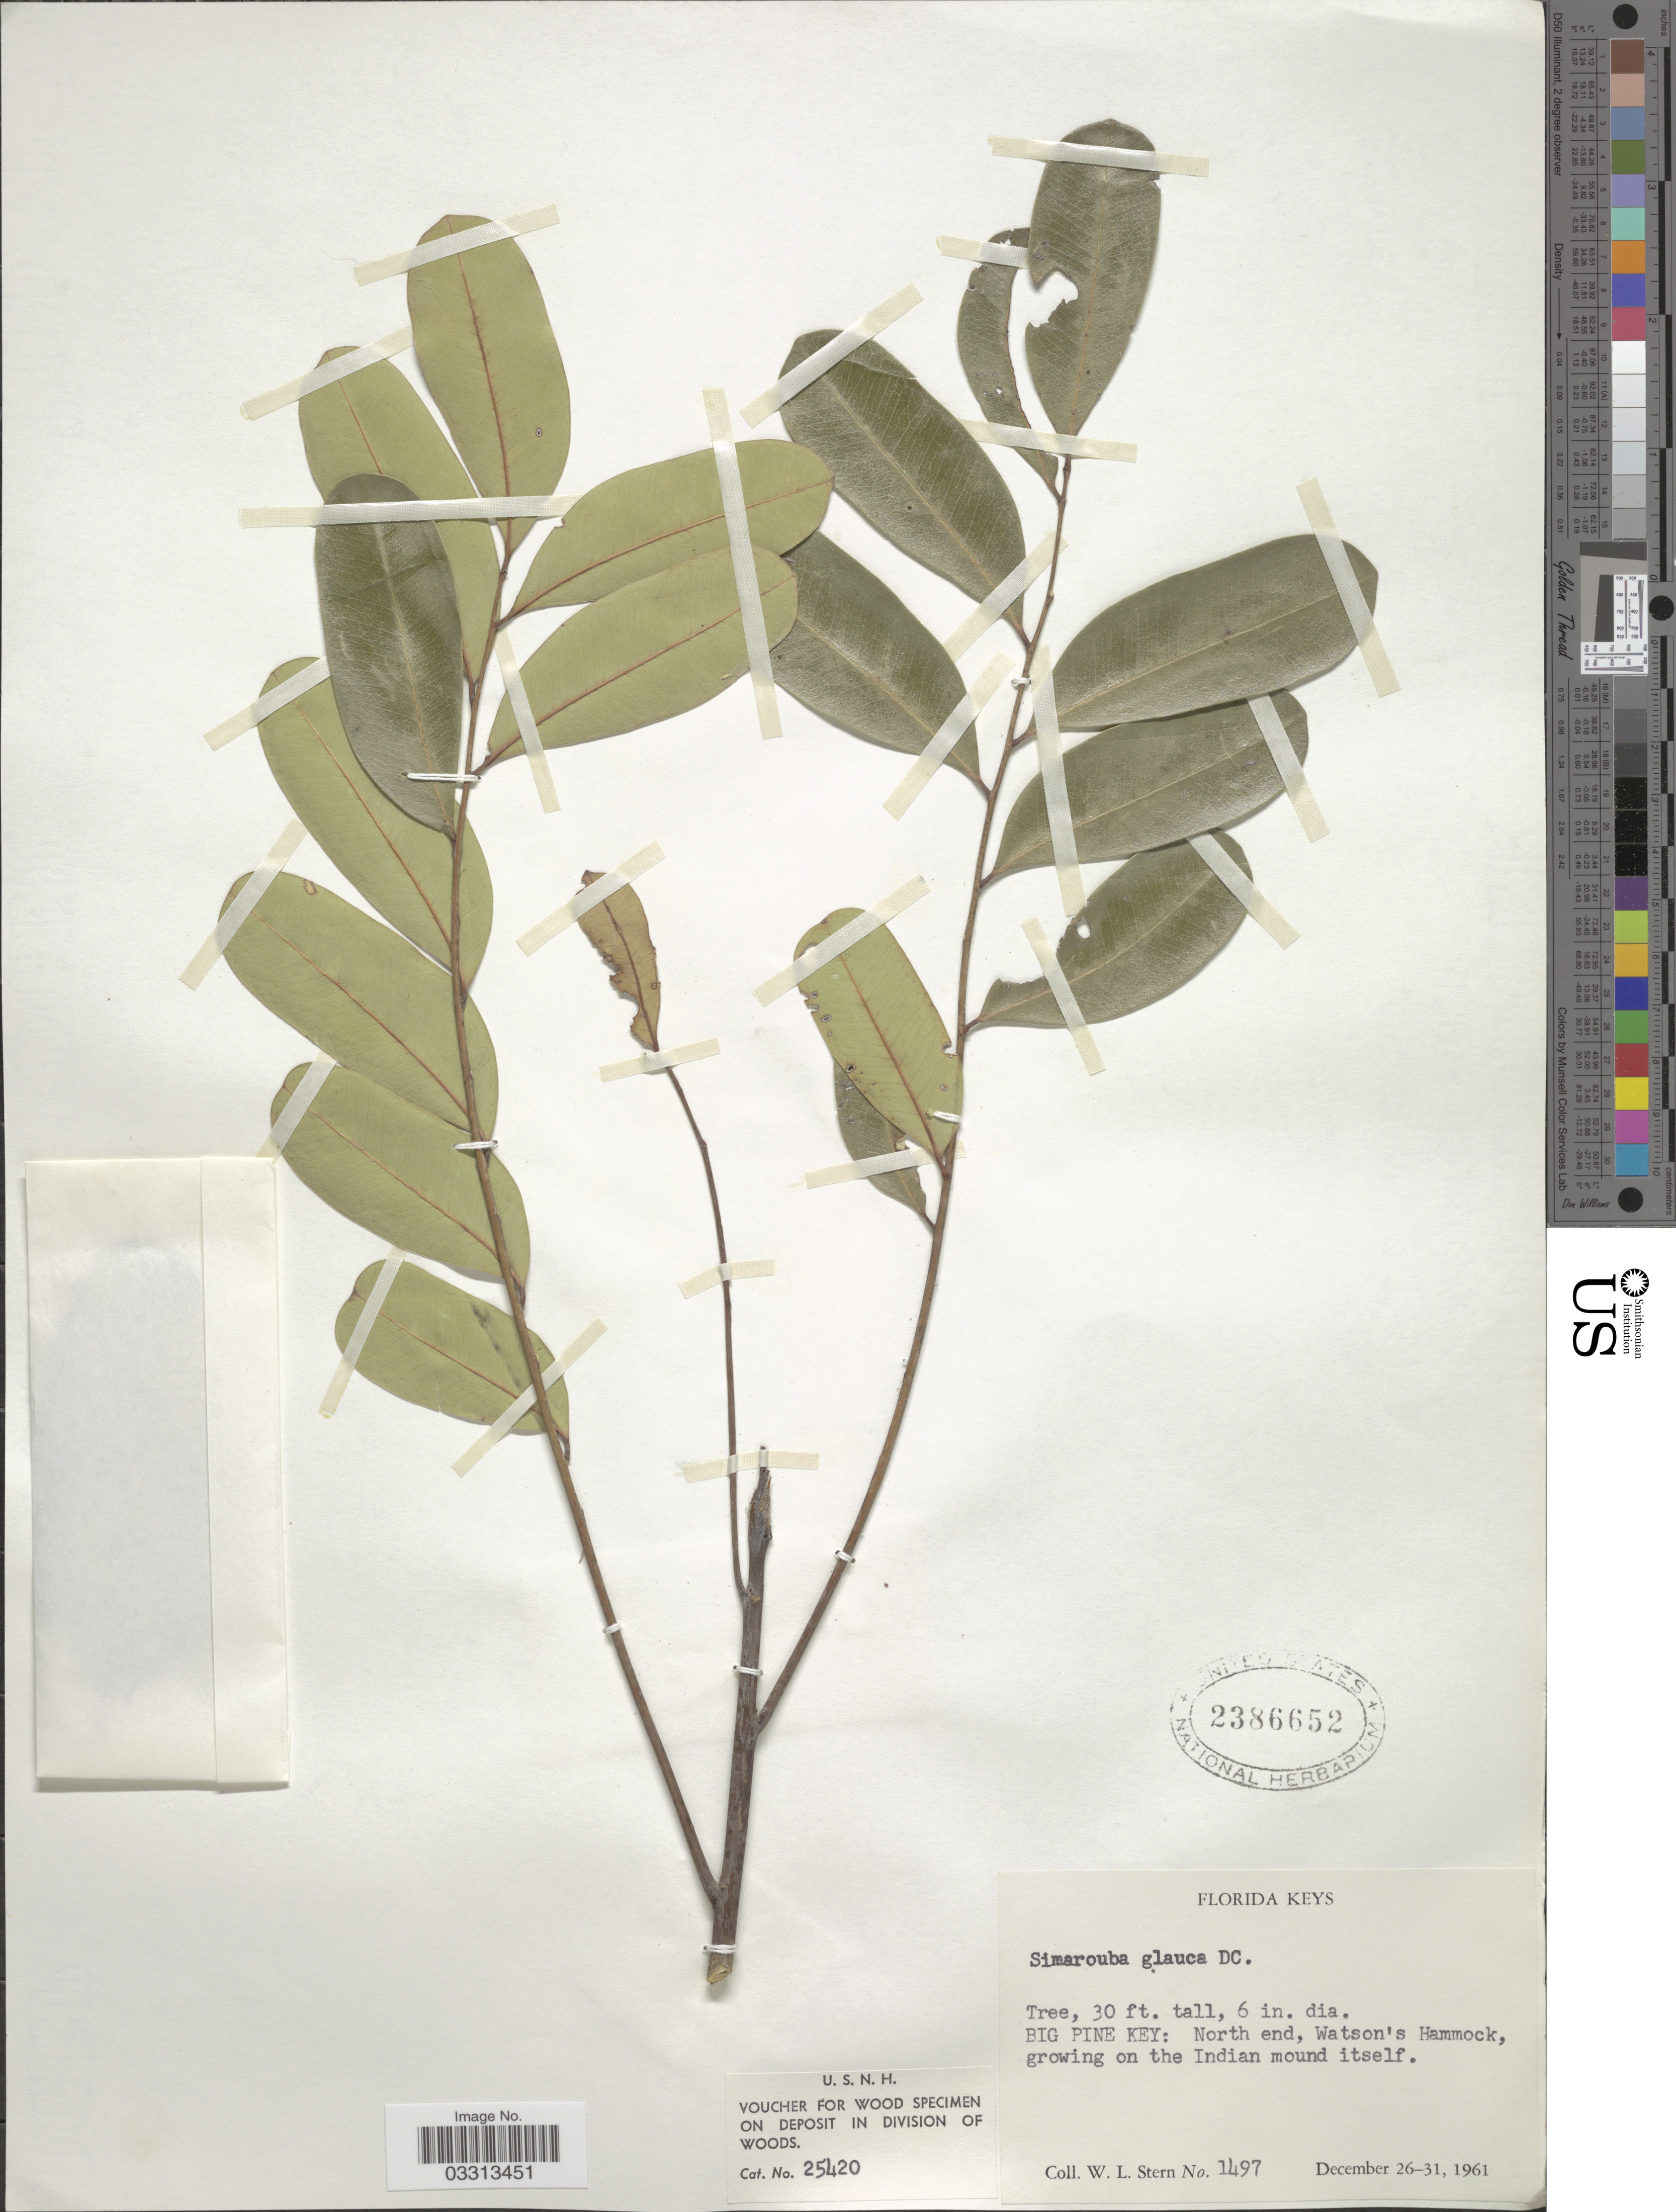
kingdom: Plantae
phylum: Tracheophyta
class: Magnoliopsida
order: Sapindales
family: Simaroubaceae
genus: Simarouba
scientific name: Simarouba glauca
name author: DC.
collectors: W. L. Stern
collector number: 1497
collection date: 1961-12-26/1961-12-31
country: United States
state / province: Florida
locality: Florida Keys. Big Pine Key: North end, Watson's Hammock. On the Indian mound.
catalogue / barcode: US 2386652